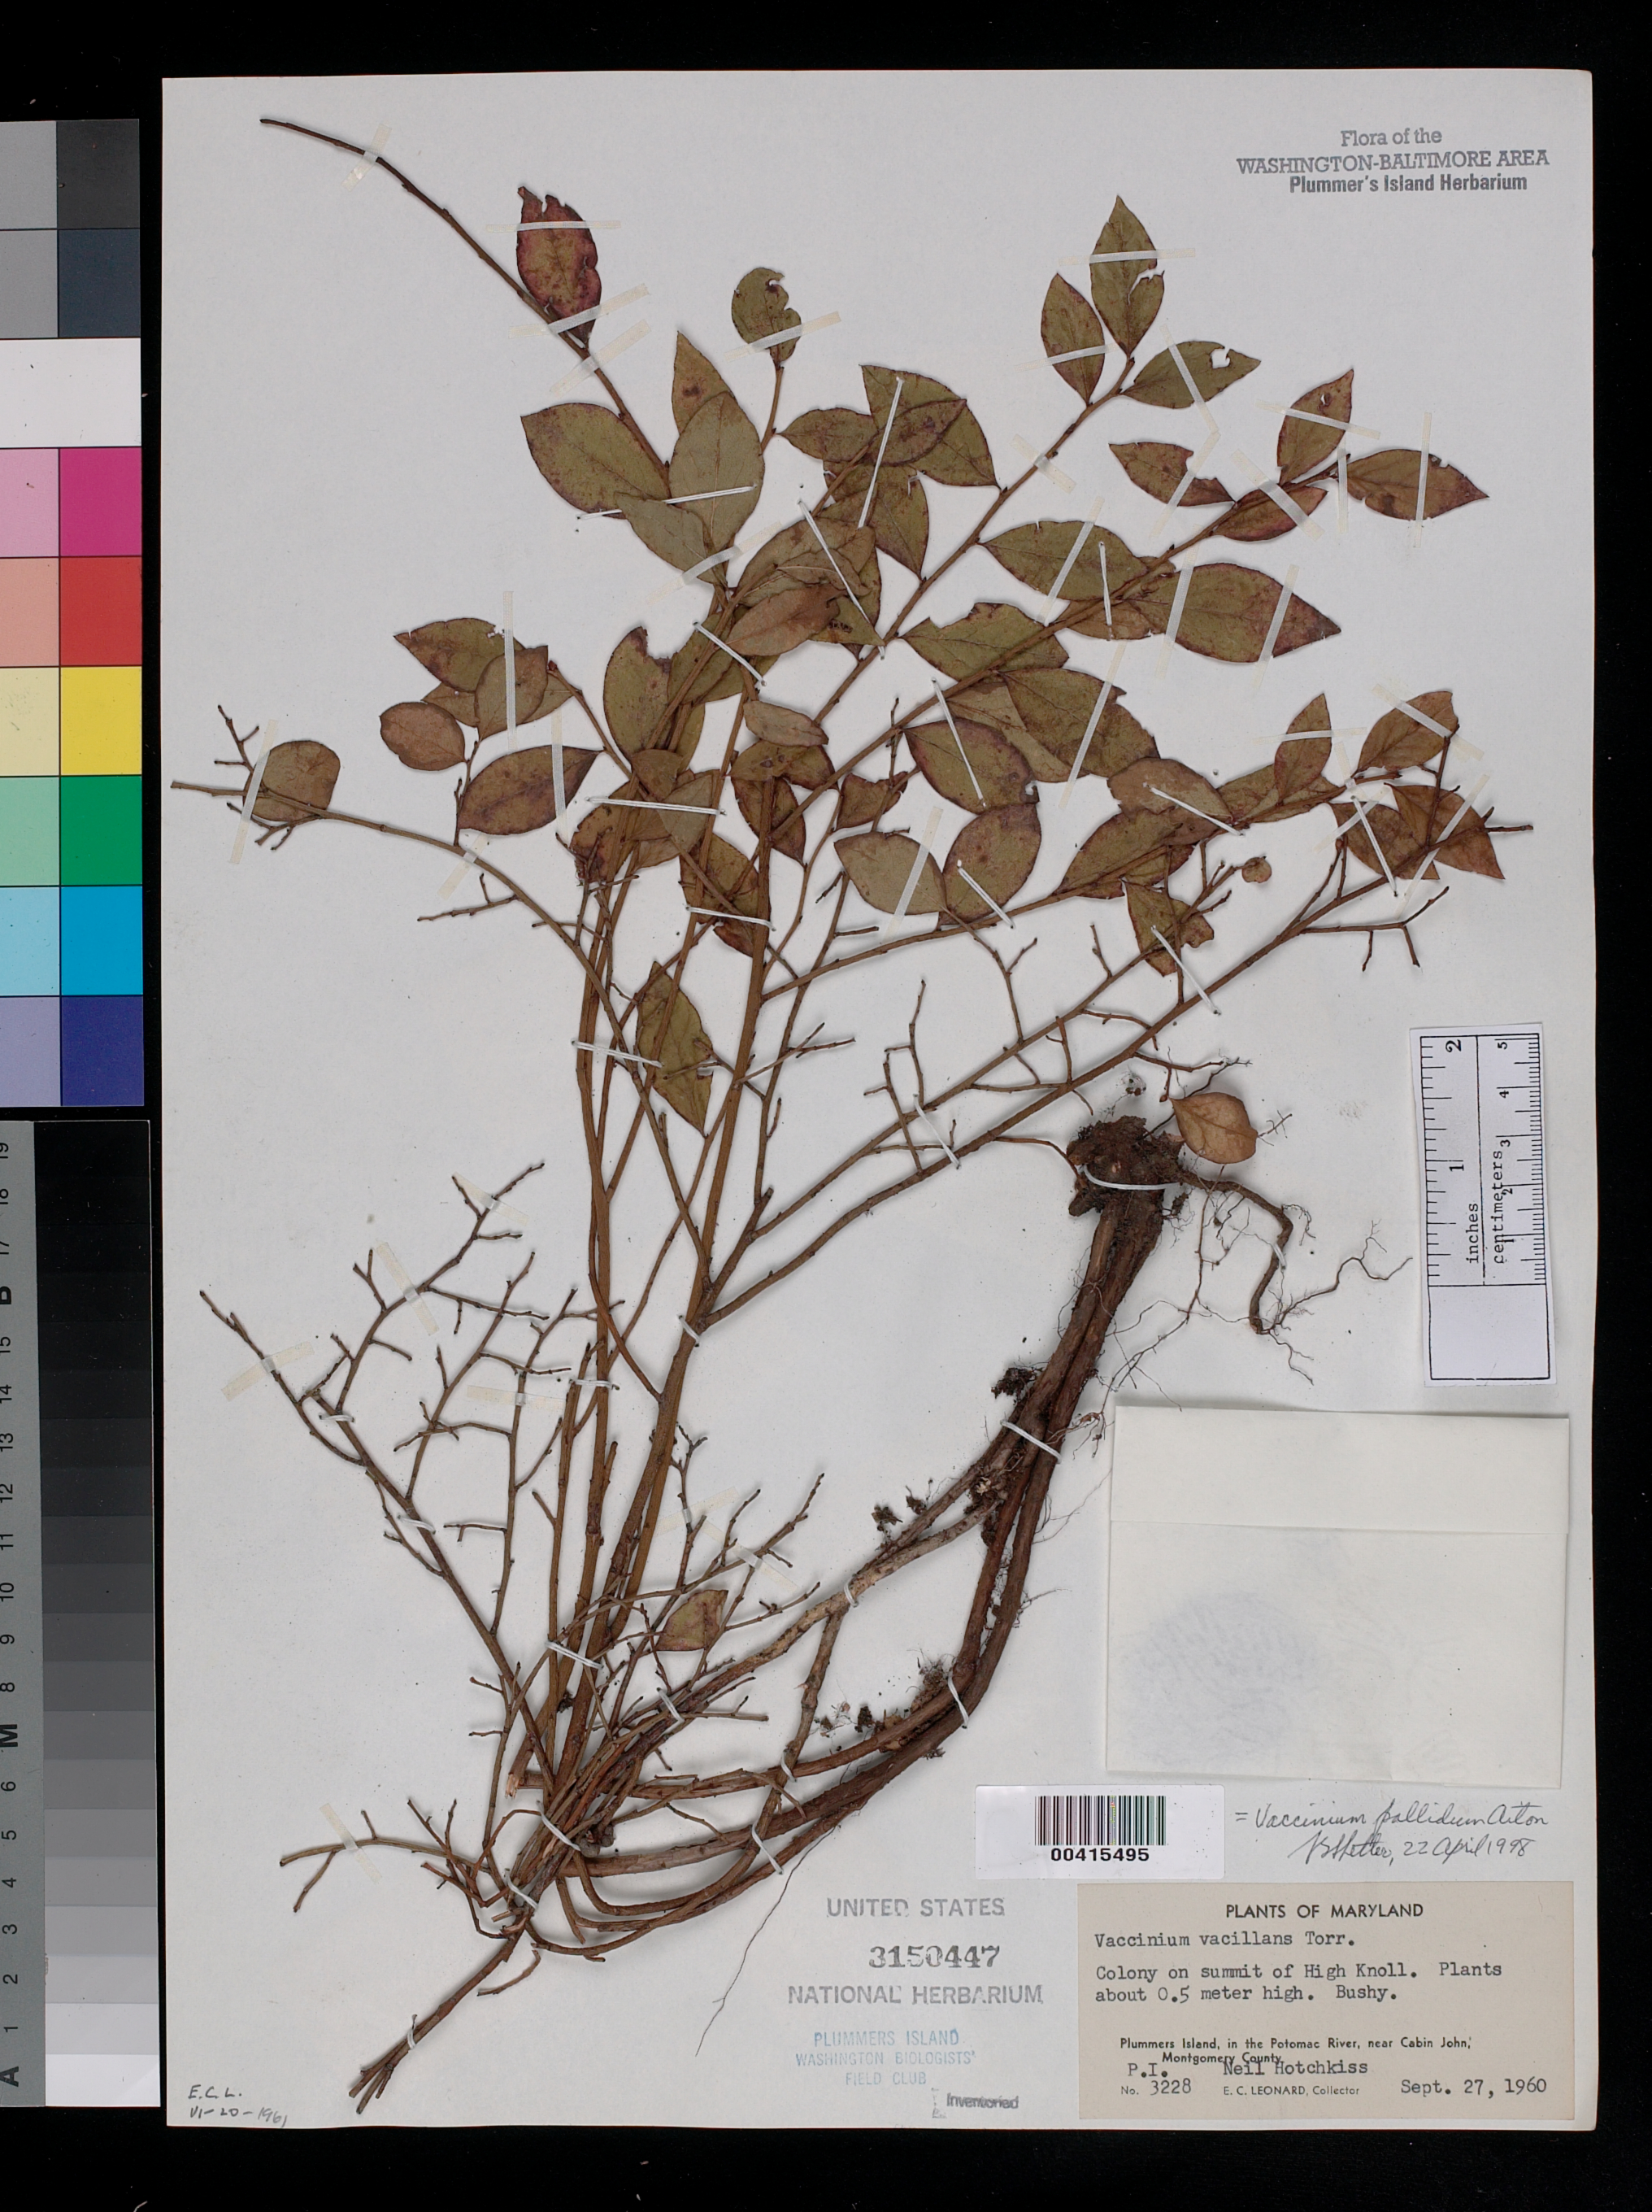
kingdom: Plantae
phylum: Tracheophyta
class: Magnoliopsida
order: Ericales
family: Ericaceae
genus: Vaccinium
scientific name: Vaccinium pallidum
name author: Aiton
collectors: E. C. Leonard & N. Hotchkiss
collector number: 3228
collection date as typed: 27 Sep 1960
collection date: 1960-09-27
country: United States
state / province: Maryland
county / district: Montgomery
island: Plummers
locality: Plummer's Island; summit of high knoll C. & O. Canal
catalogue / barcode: US 3150447